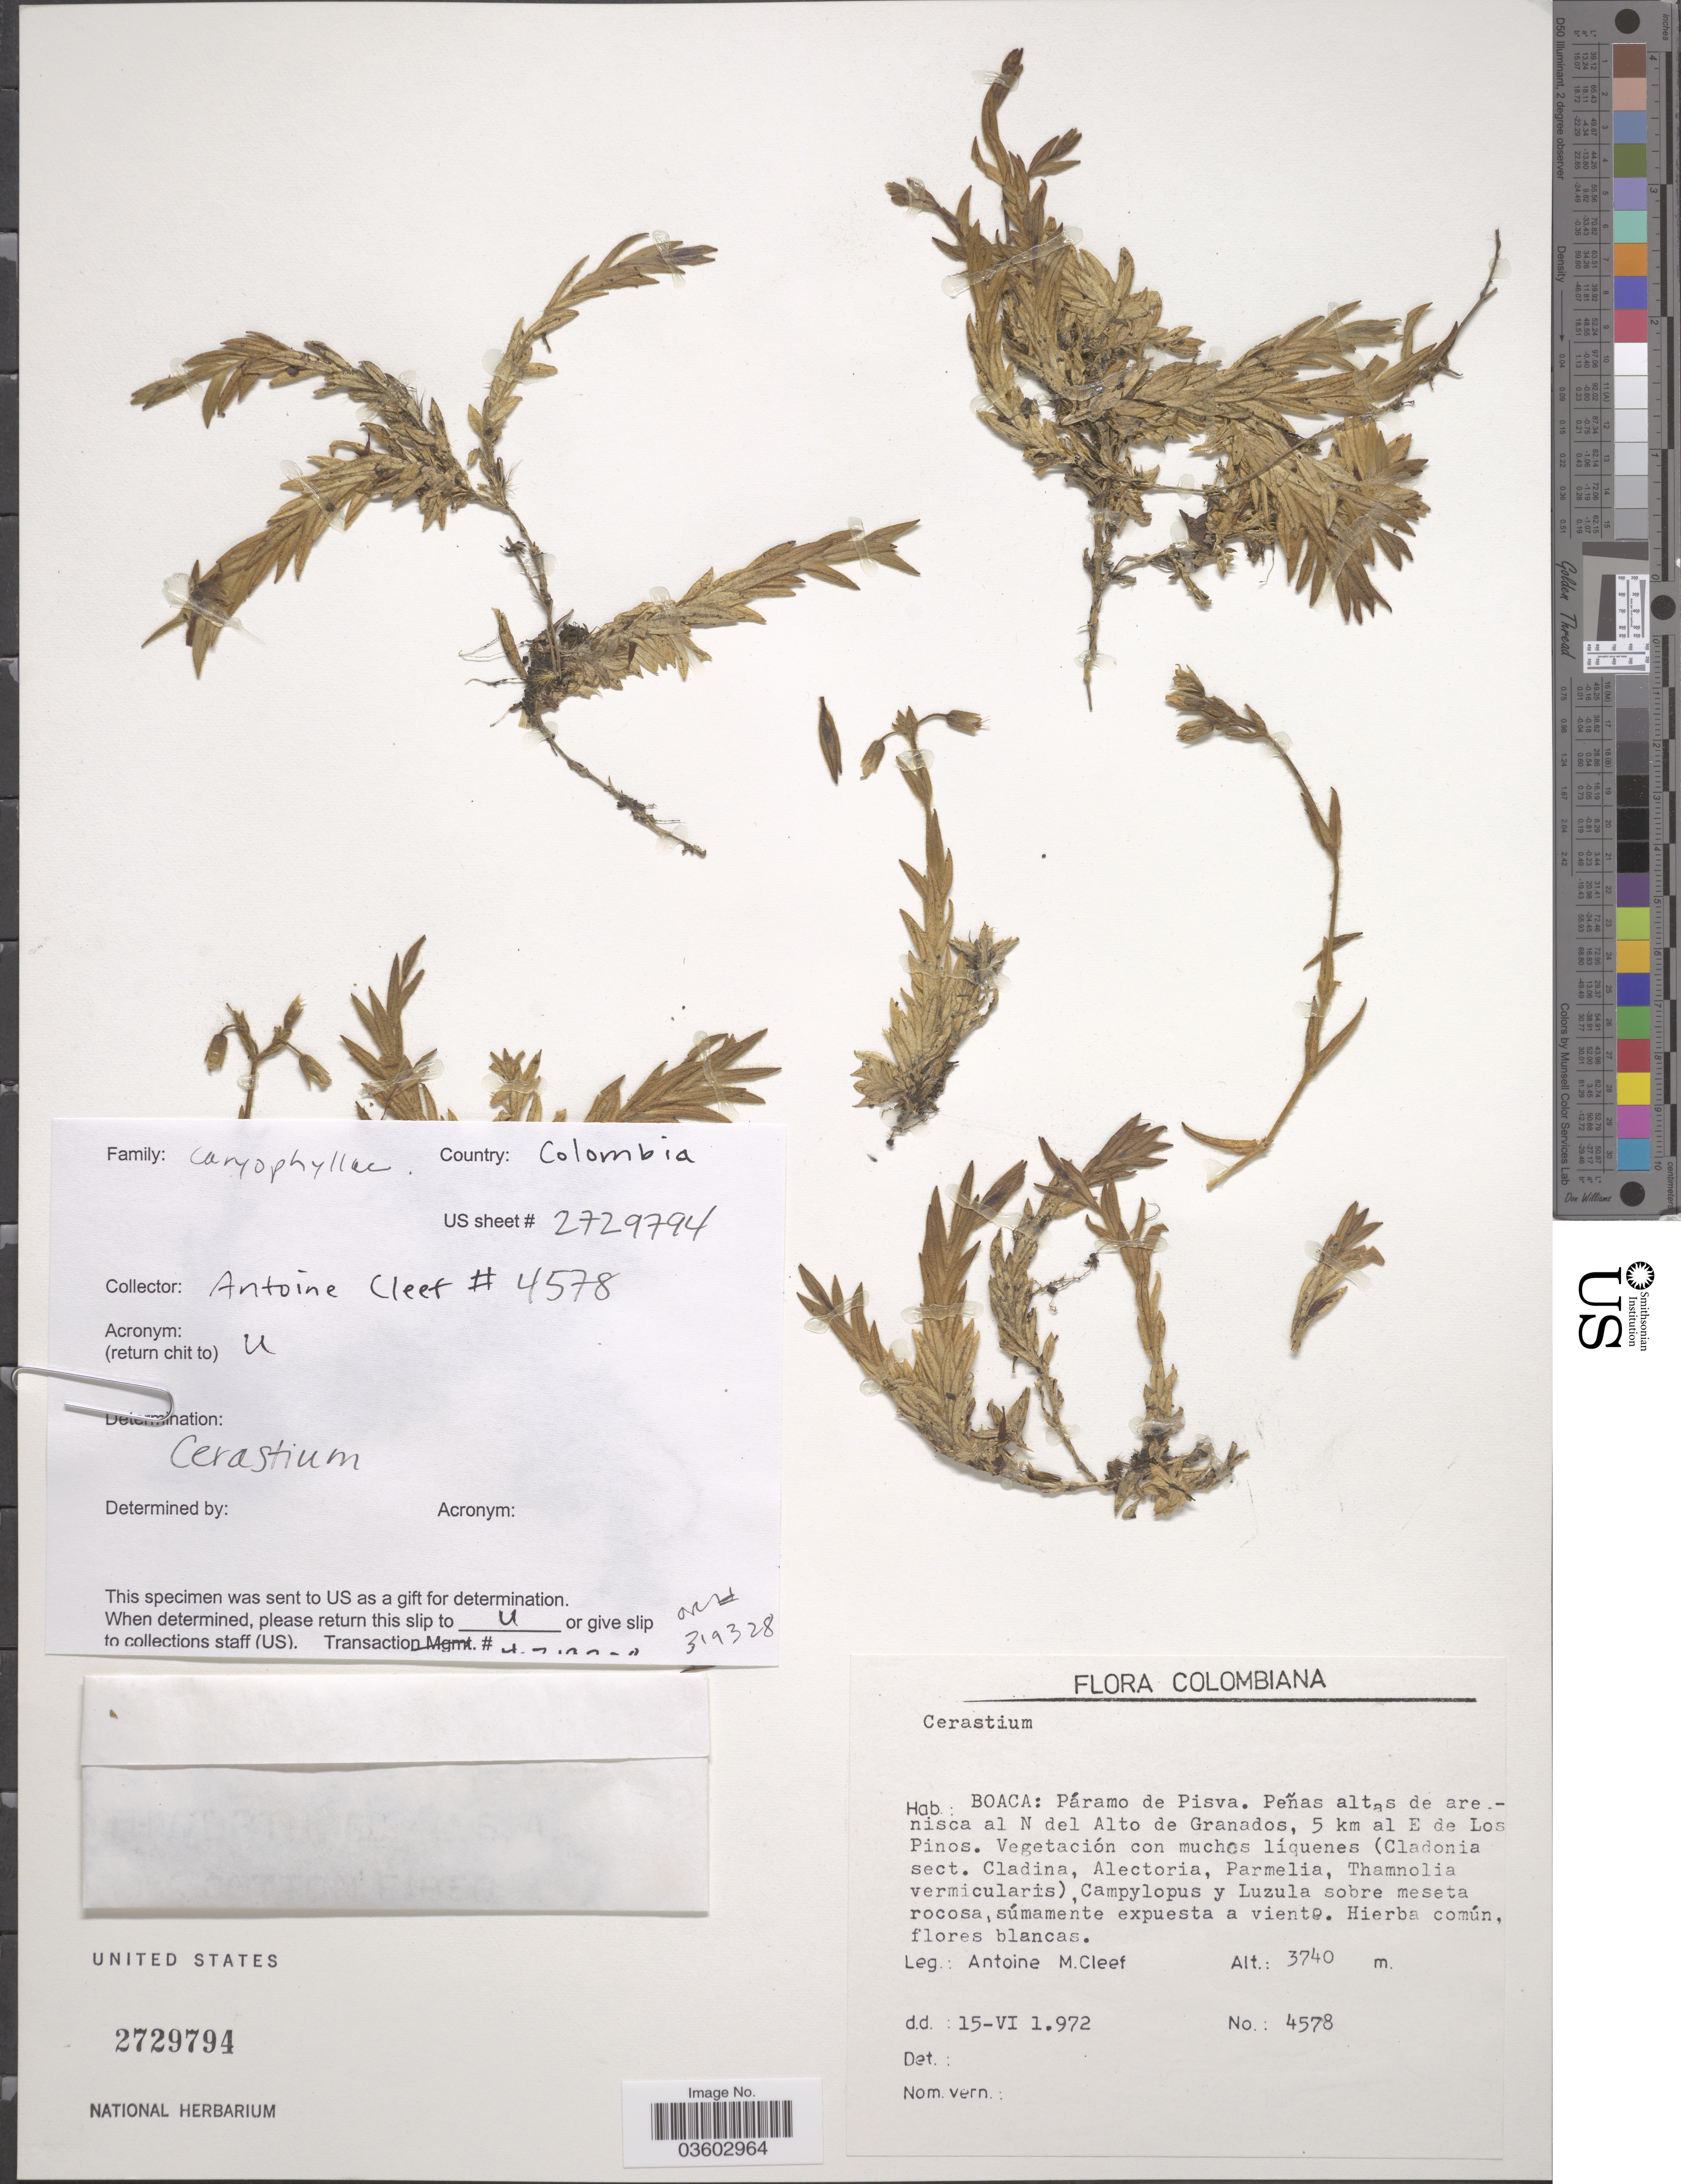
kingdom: Plantae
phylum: Tracheophyta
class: Magnoliopsida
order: Caryophyllales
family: Caryophyllaceae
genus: Cerastium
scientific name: Cerastium sp.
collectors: A. M. Cleef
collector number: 4578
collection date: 1972-06-15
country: Colombia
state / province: Boyacá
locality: Páramo de Pisva. Peñas altas de arenisca al N del Alto de Granados, 5 km al E de Los Pinos.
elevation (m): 3740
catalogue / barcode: US 2729794